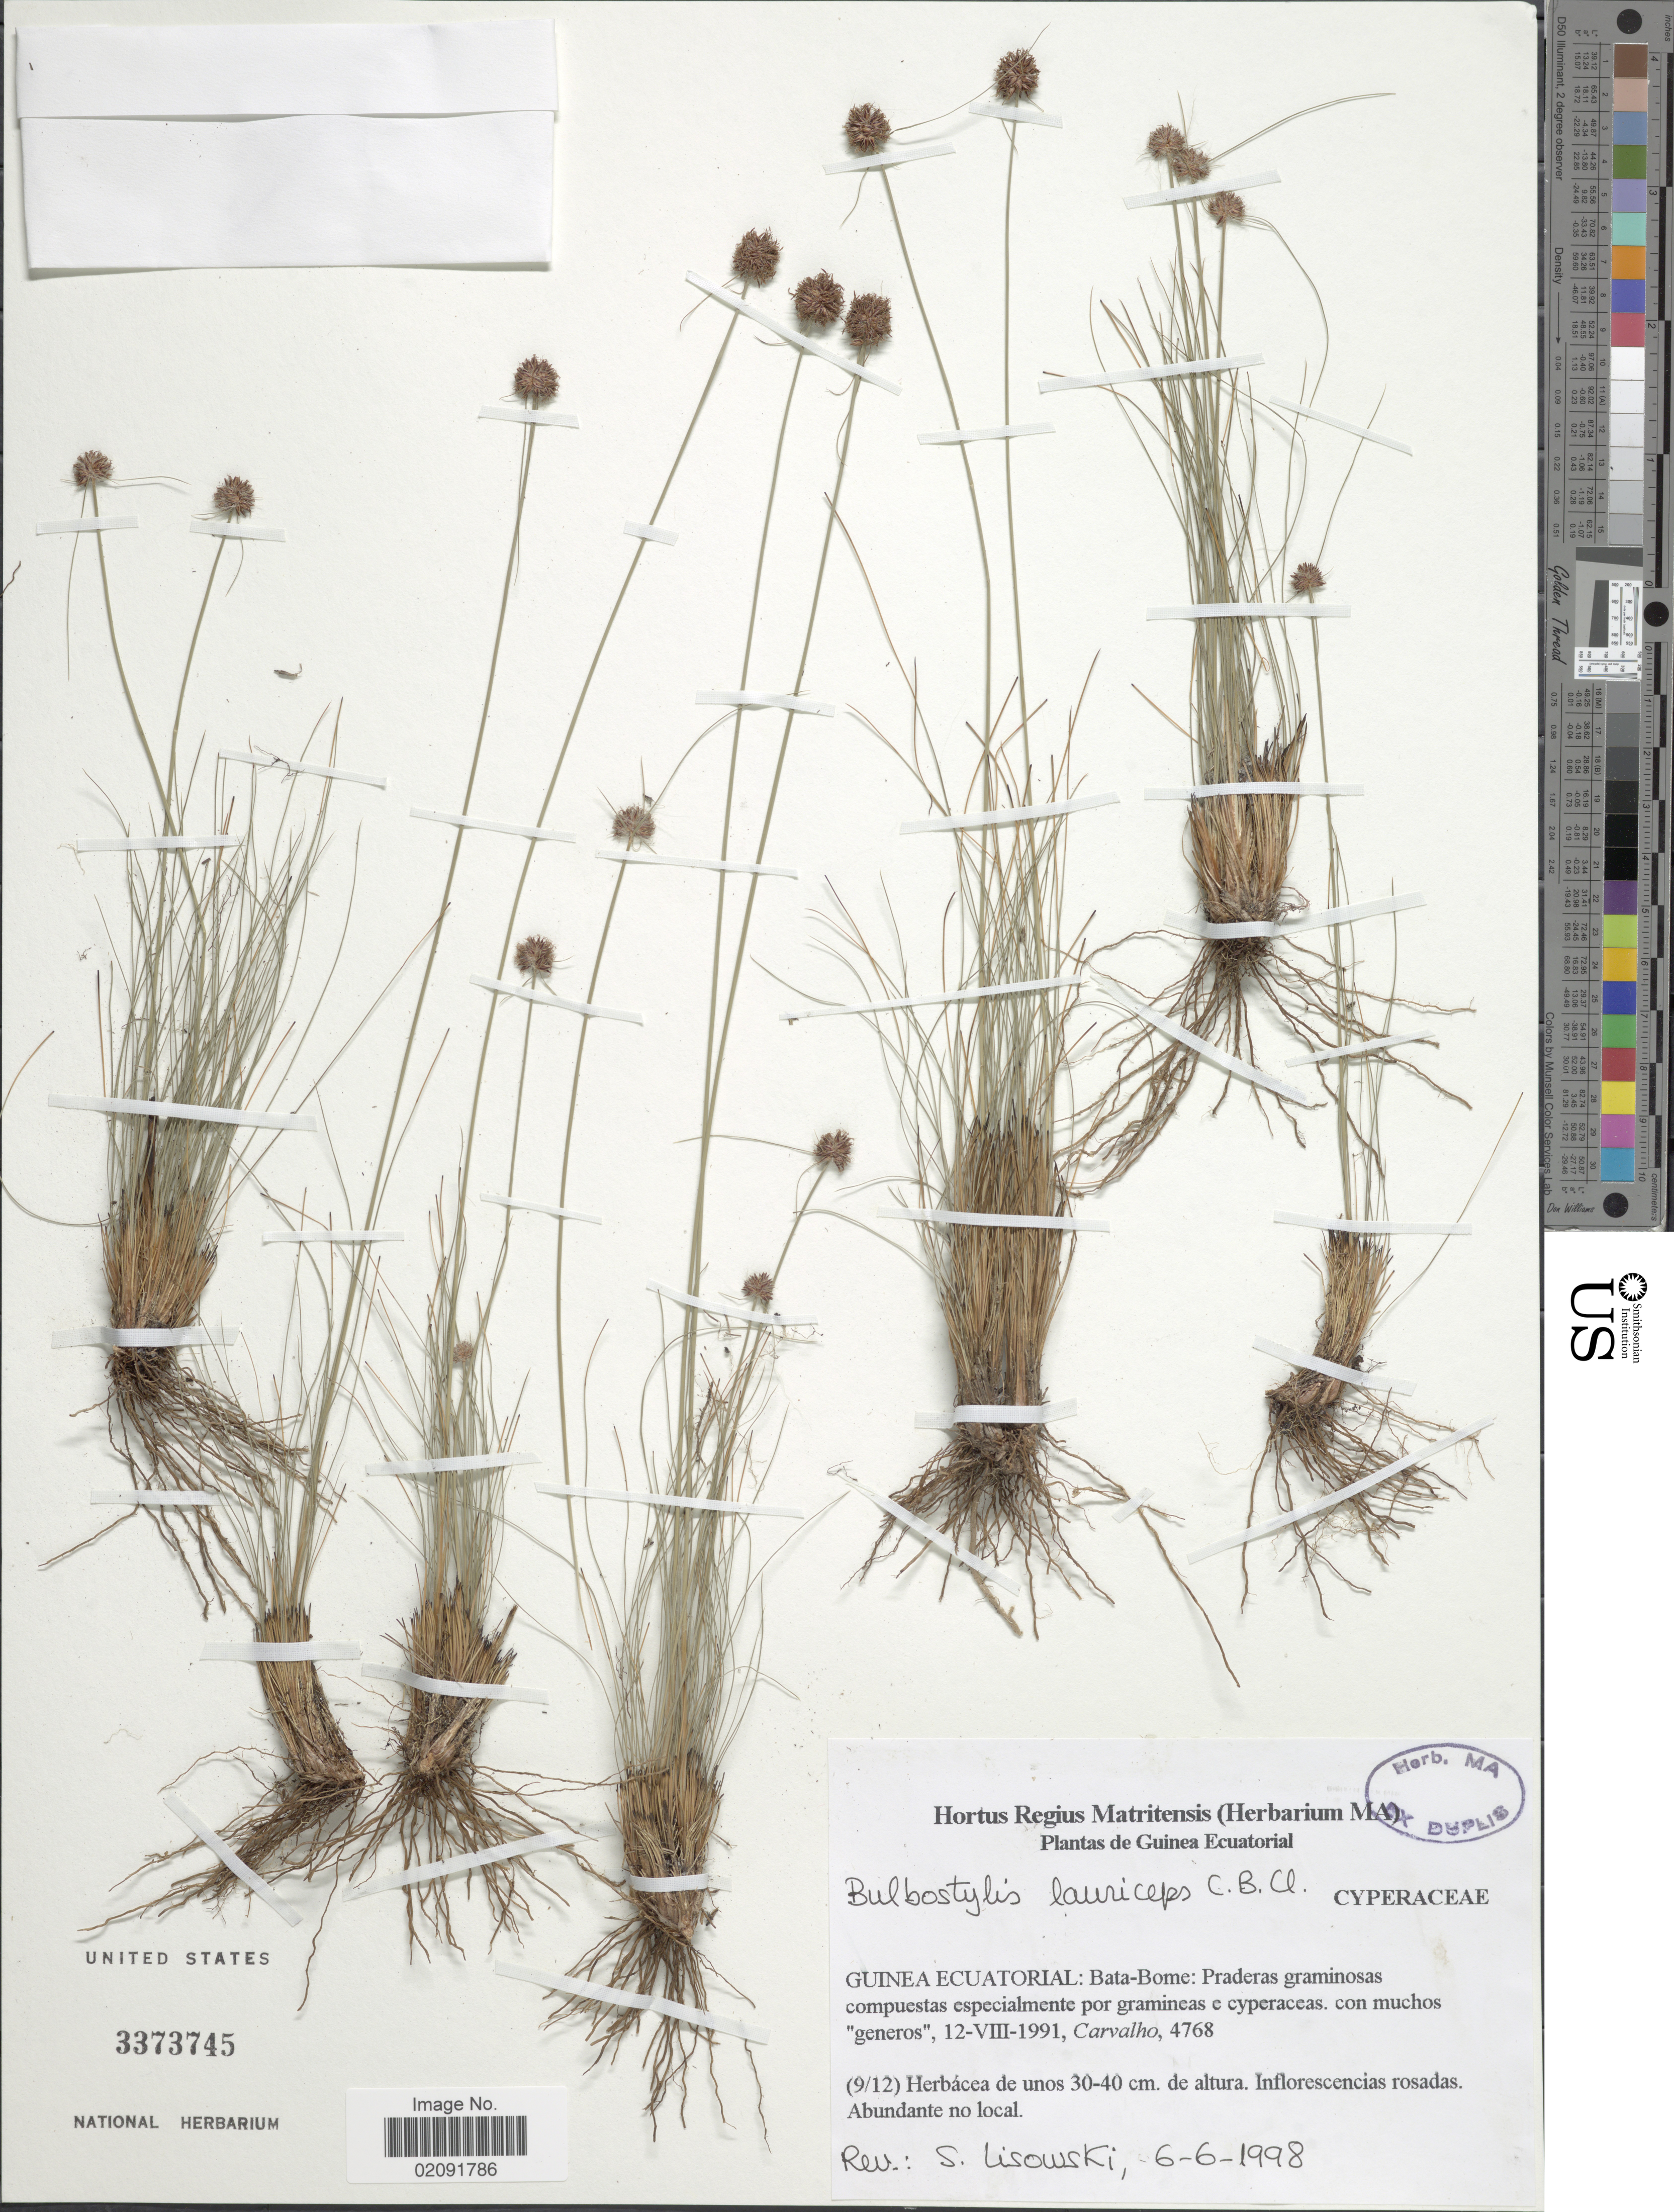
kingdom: Plantae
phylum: Tracheophyta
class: Liliopsida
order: Poales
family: Cyperaceae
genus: Bulbostylis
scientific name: Bulbostylis laniceps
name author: C.B. Clarke ex Durand & Schinz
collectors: Carvalho, --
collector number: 4768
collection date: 1991-09-12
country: Equatorial Guinea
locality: Guinea Ecuatorial: Bata-Bome: Praderas graminosas compuestas especialmente por gramineas e cyperaceas. con muchos 'generos'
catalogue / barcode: US 3373745